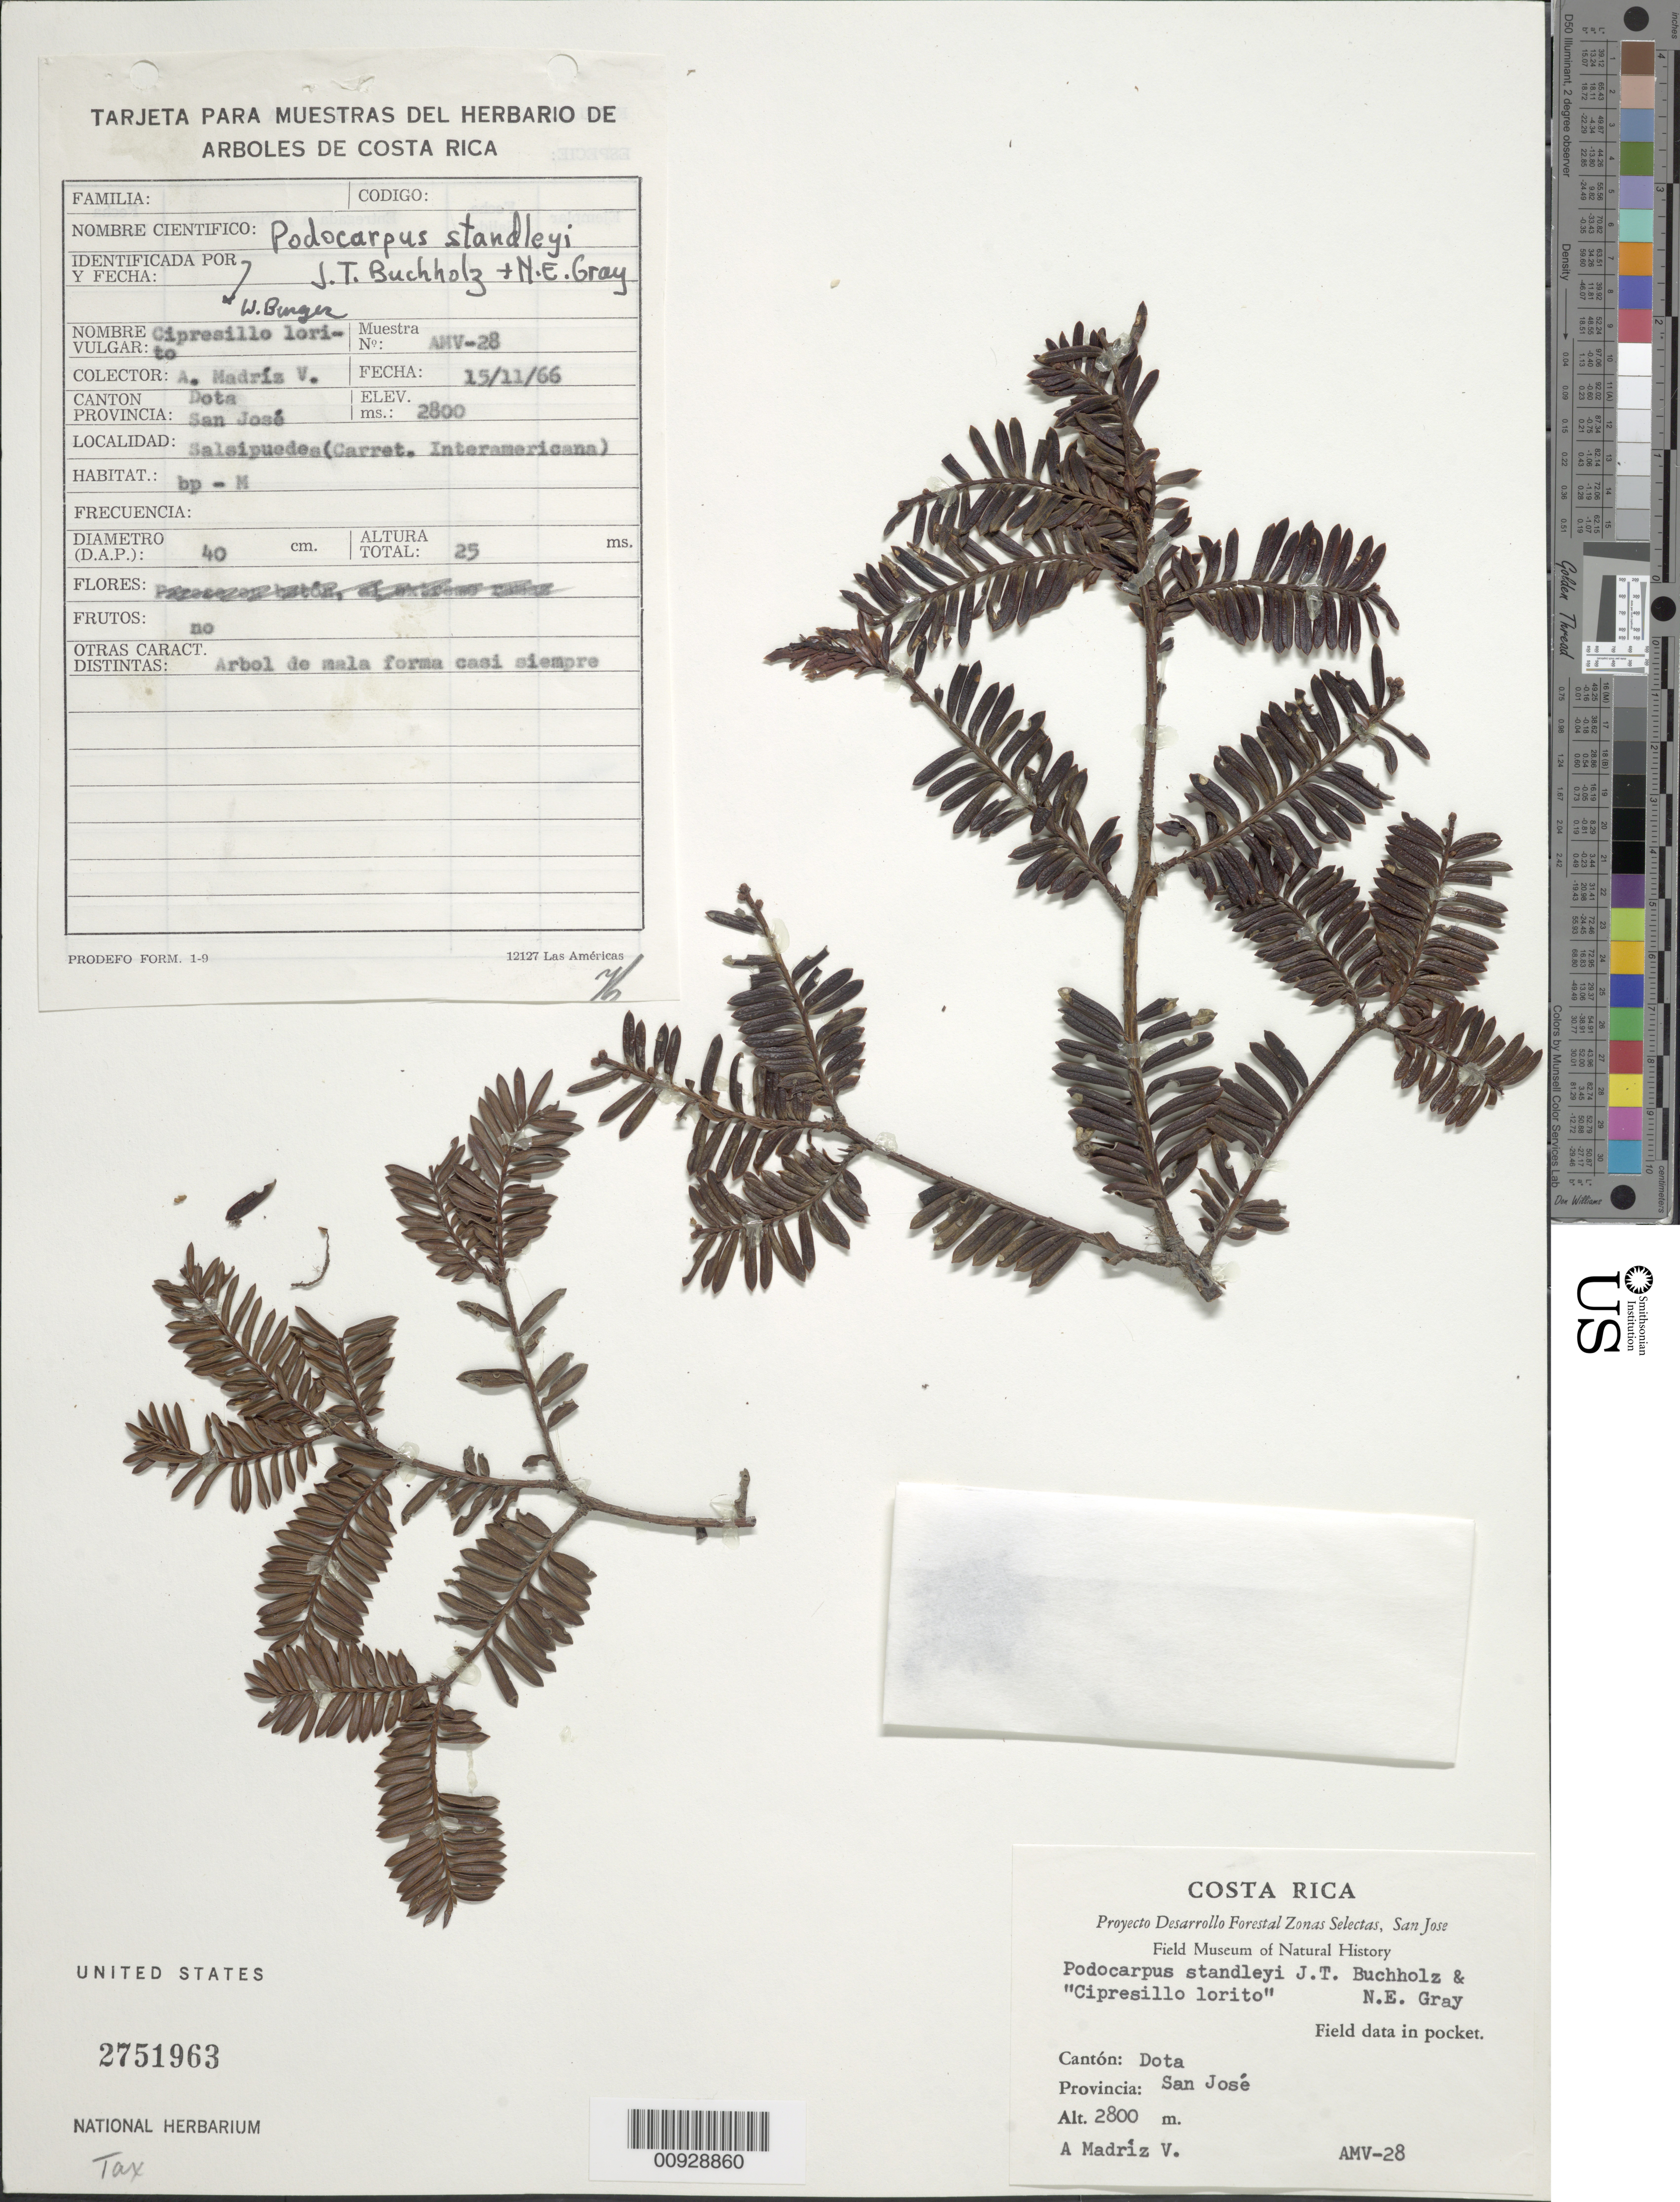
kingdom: Plantae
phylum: Tracheophyta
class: Pinopsida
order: Pinales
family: Podocarpaceae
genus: Podocarpus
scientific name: Podocarpus standleyi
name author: J. Buchholz & N.E. Gray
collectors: Madriz V., A.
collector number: AMV-28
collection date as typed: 15 Nov 1966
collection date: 1966-11-15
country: Costa Rica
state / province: San José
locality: Cantón Dota. Salsipuedes (Carretera Interamericana)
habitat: bp - M.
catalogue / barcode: US 2751963